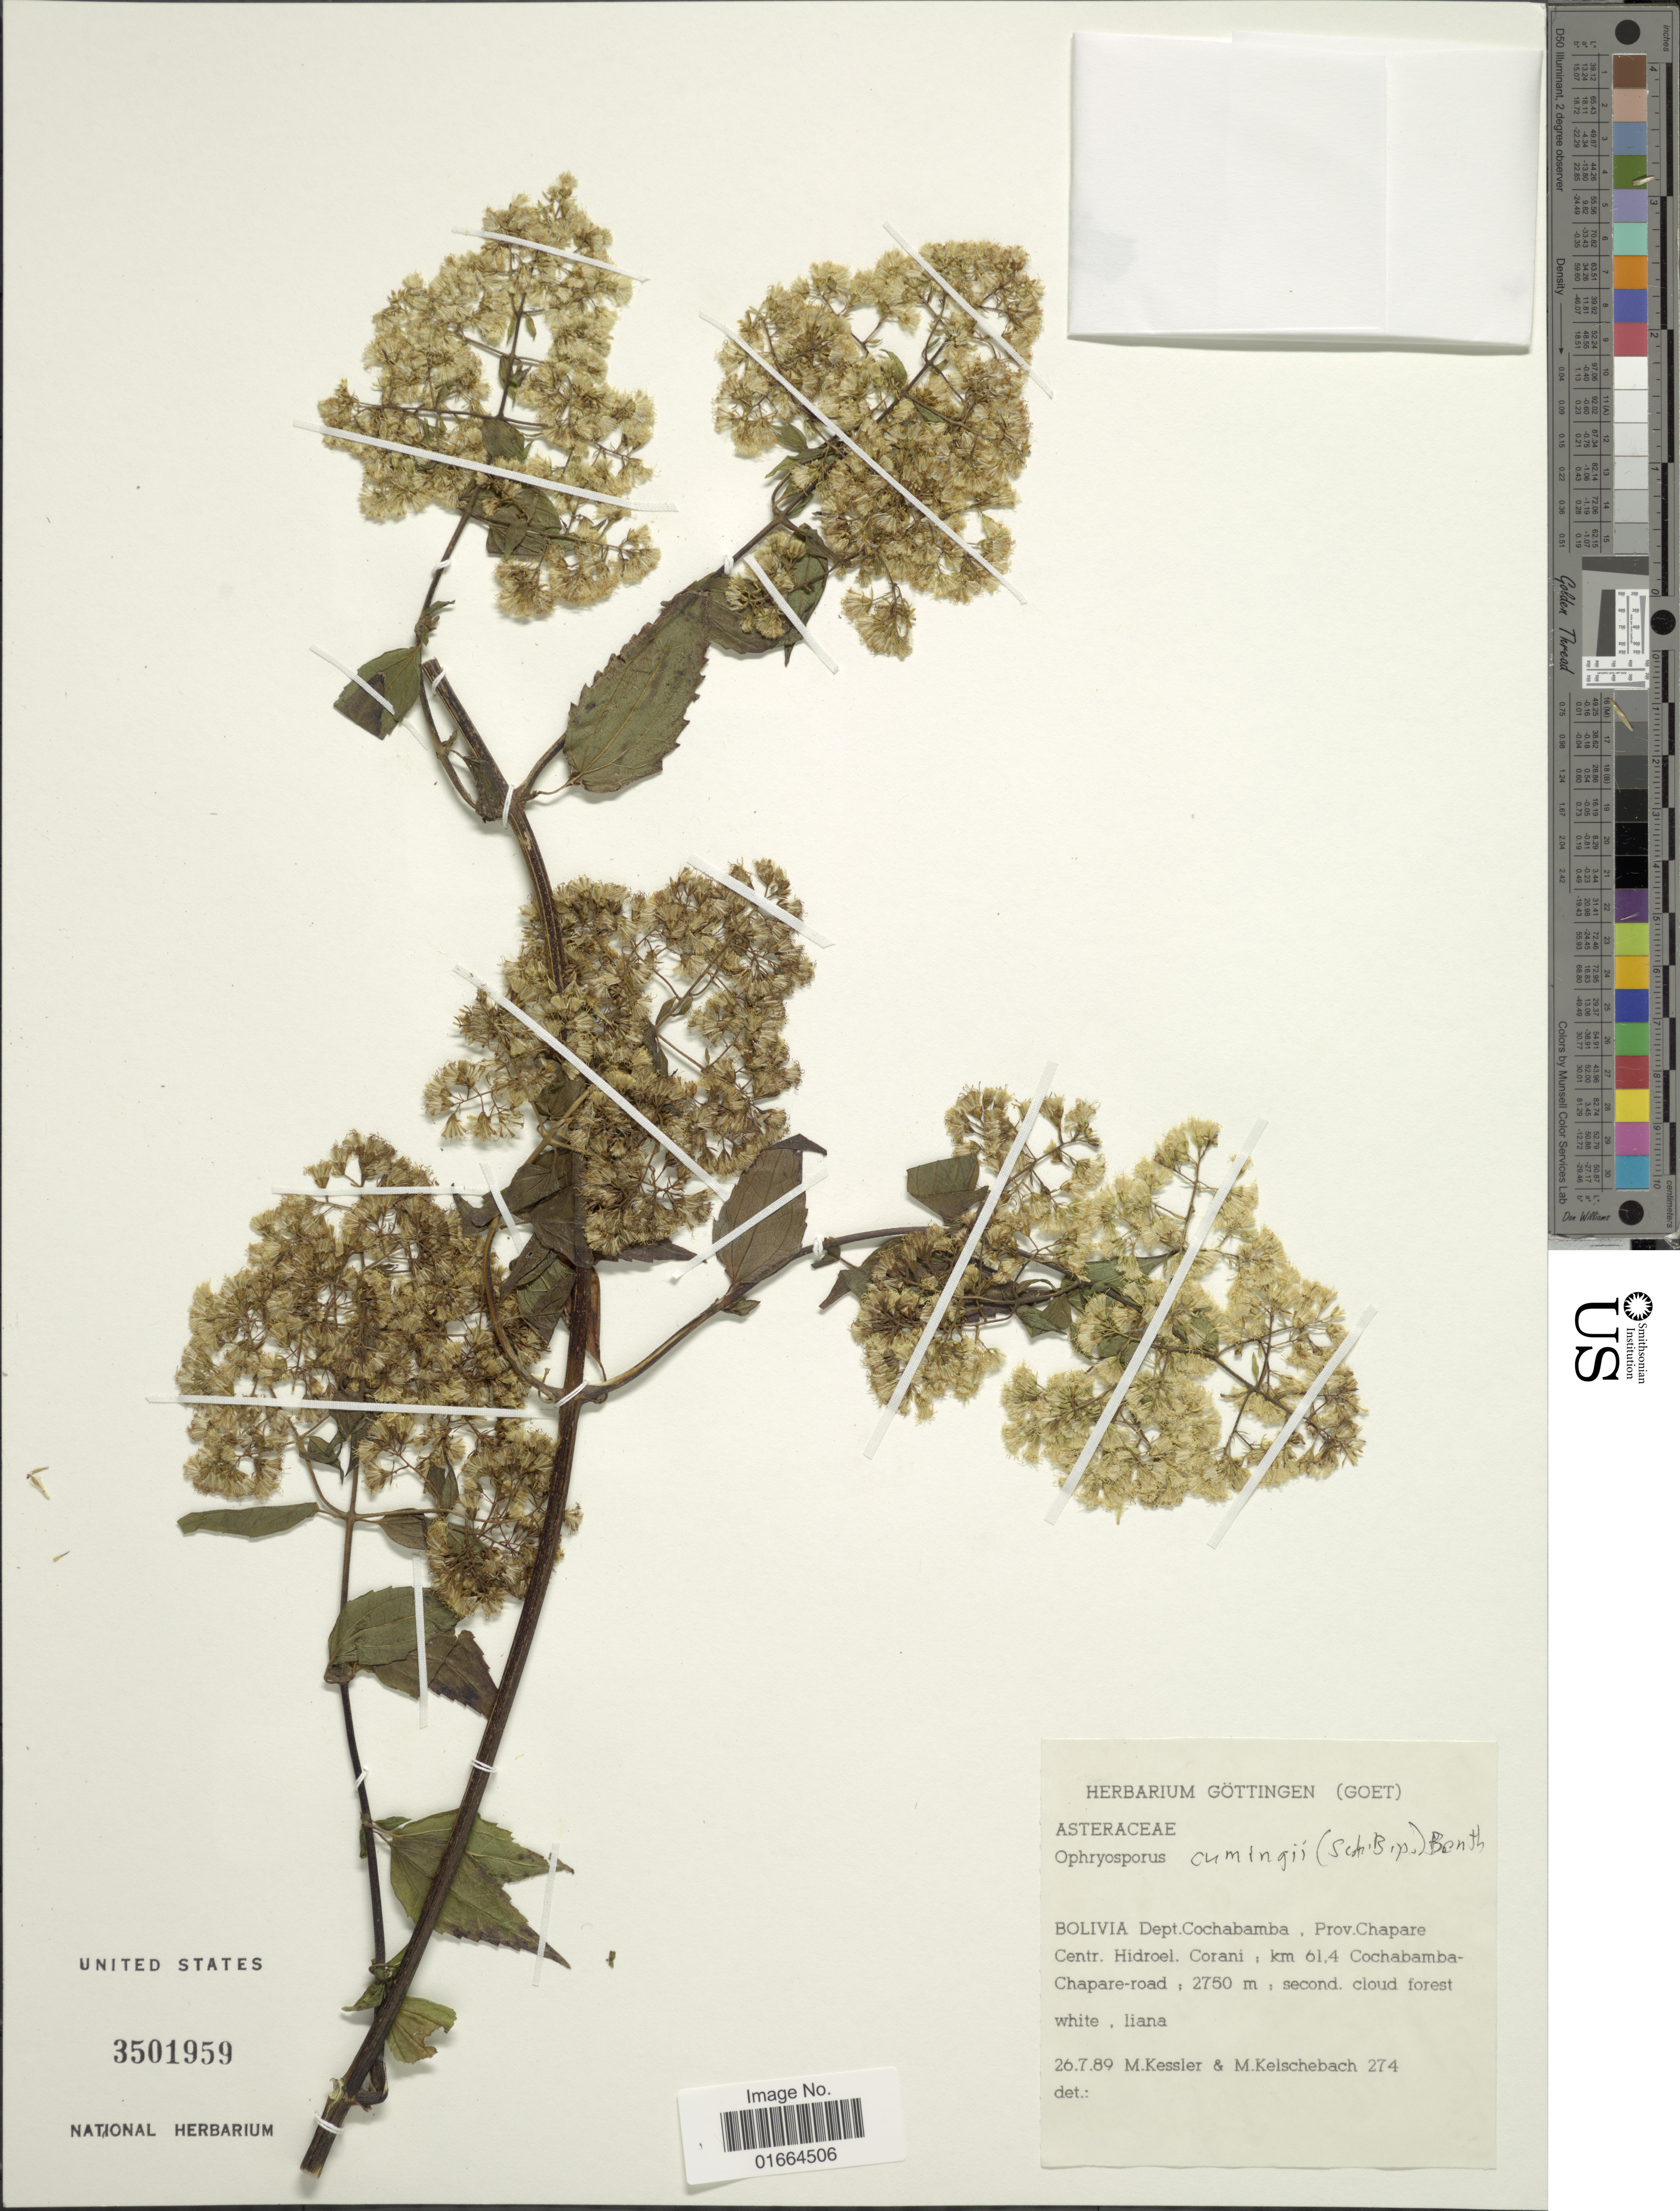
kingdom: Plantae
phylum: Tracheophyta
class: Magnoliopsida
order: Asterales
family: Asteraceae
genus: Ophryosporus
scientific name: Ophryosporus cumingii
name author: (Sch. Bip.) Benth.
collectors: M. Kessler & M. Kelschebach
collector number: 274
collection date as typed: Transcribed d/m/y: 26/7/89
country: Bolivia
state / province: Cochabamba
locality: Dept. Cochabamba: Prov. Chapare Centr. Hidroel, Corani, km 61.4 Cochabamba-Chapare-road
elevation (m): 2750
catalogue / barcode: US 3501959